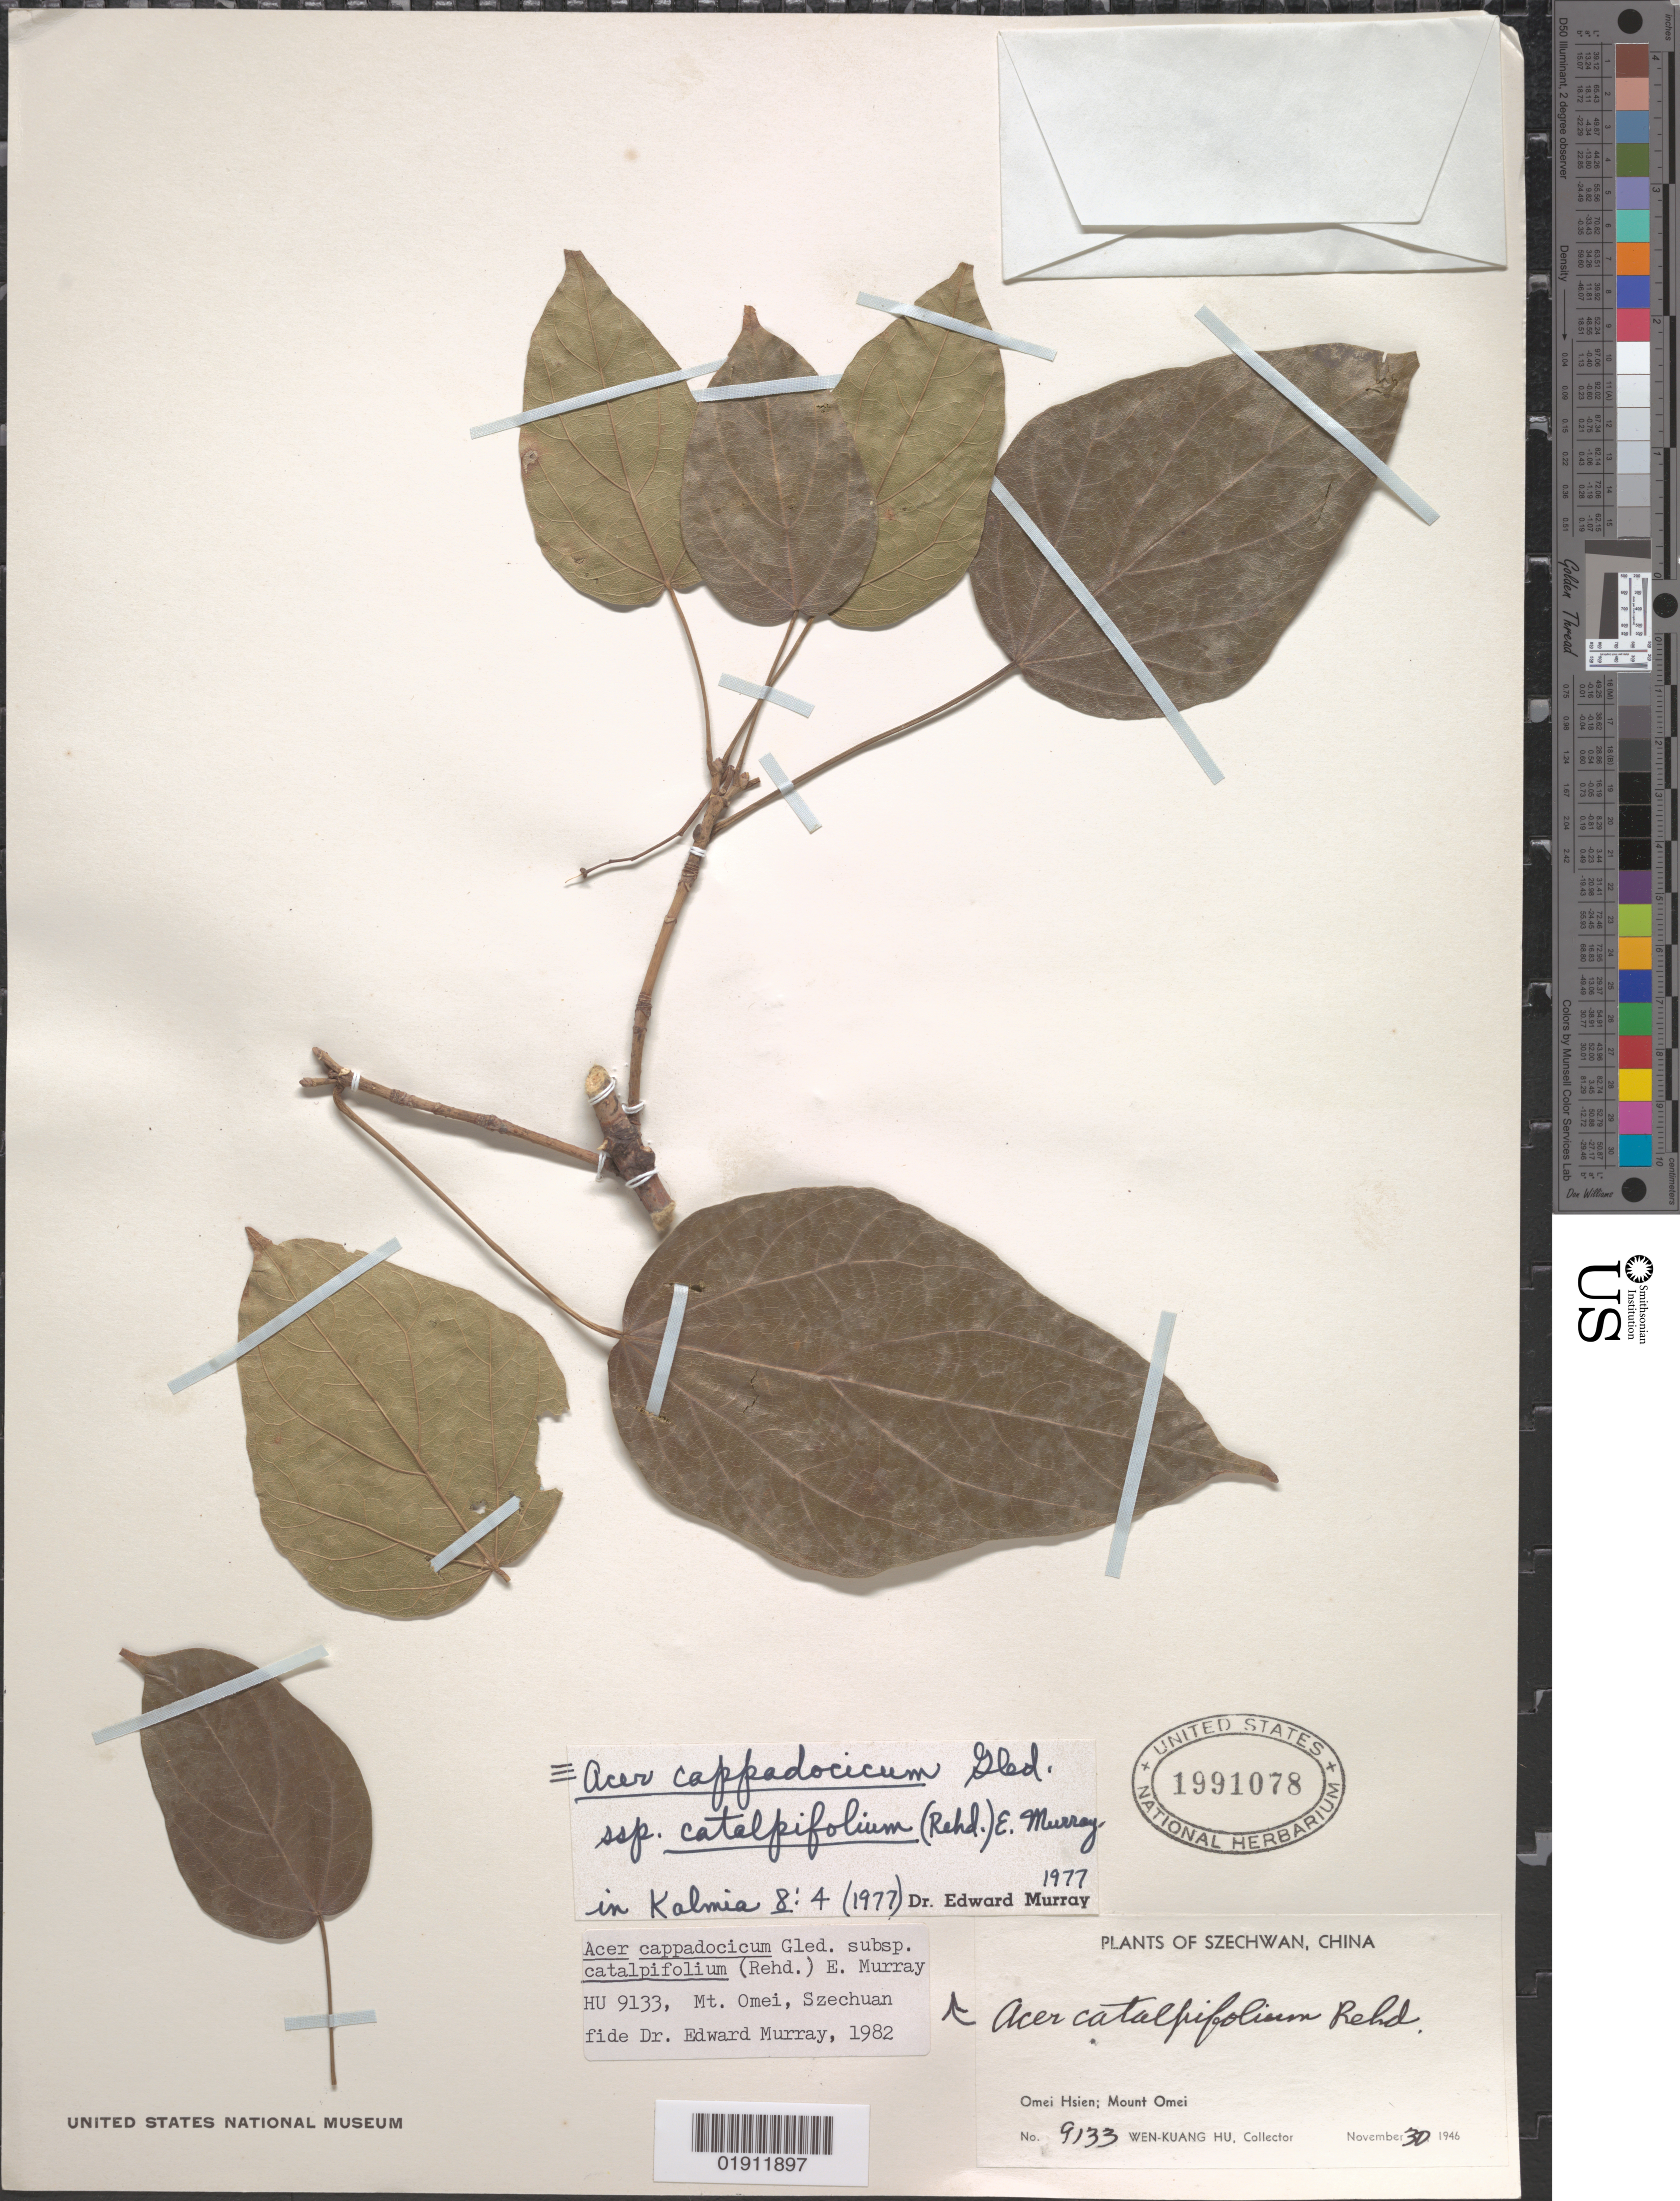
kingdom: Plantae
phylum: Tracheophyta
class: Magnoliopsida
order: Sapindales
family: Sapindaceae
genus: Acer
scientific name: Acer cappadocicum subsp. catalpifolium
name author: (Rehder) A.E. Murray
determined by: Murray, Edward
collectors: W. K. Hu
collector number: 9133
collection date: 1946-11-30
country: China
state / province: Sichuan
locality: Szechuan [Sichuan], Omei Hsien, Mt. Omei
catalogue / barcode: US 1991078